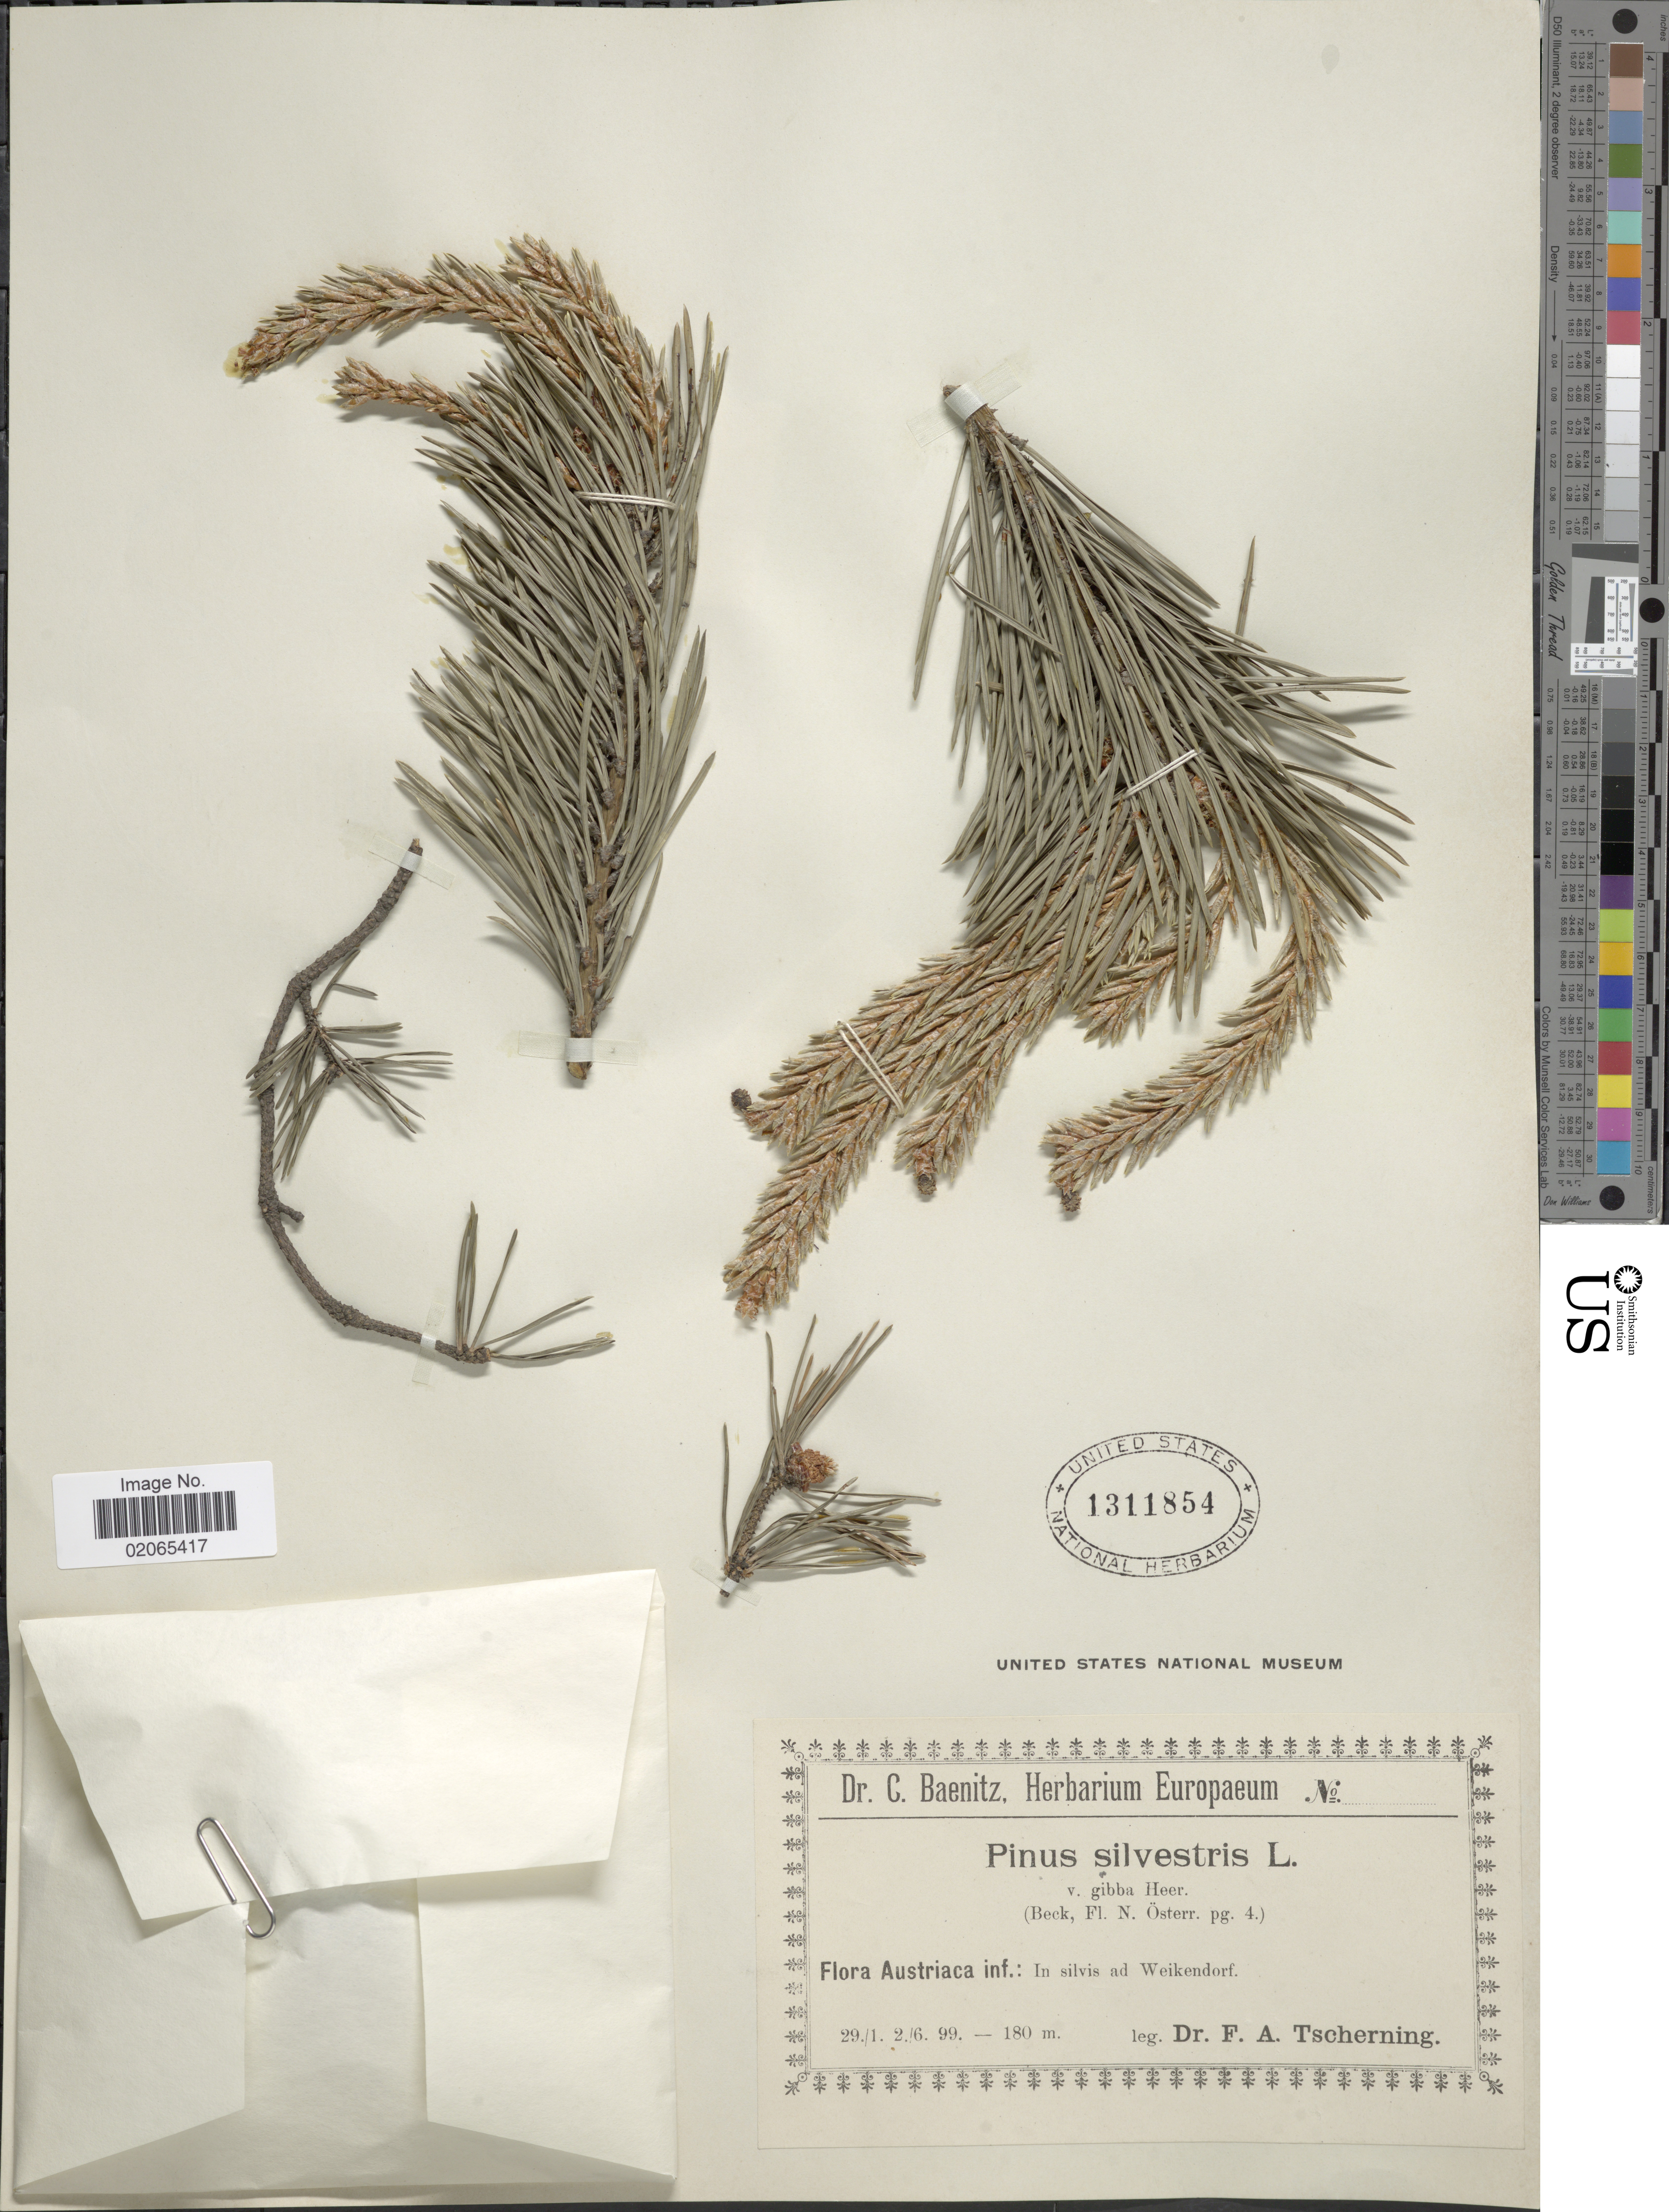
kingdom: Plantae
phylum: Tracheophyta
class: Pinopsida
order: Pinales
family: Pinaceae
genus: Pinus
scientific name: Pinus sylvestris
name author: L.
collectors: F. A. Tscherning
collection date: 1899-01-29/1899-06-02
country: Austria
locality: In silvis ad Weikendorf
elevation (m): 180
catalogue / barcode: US 1311854